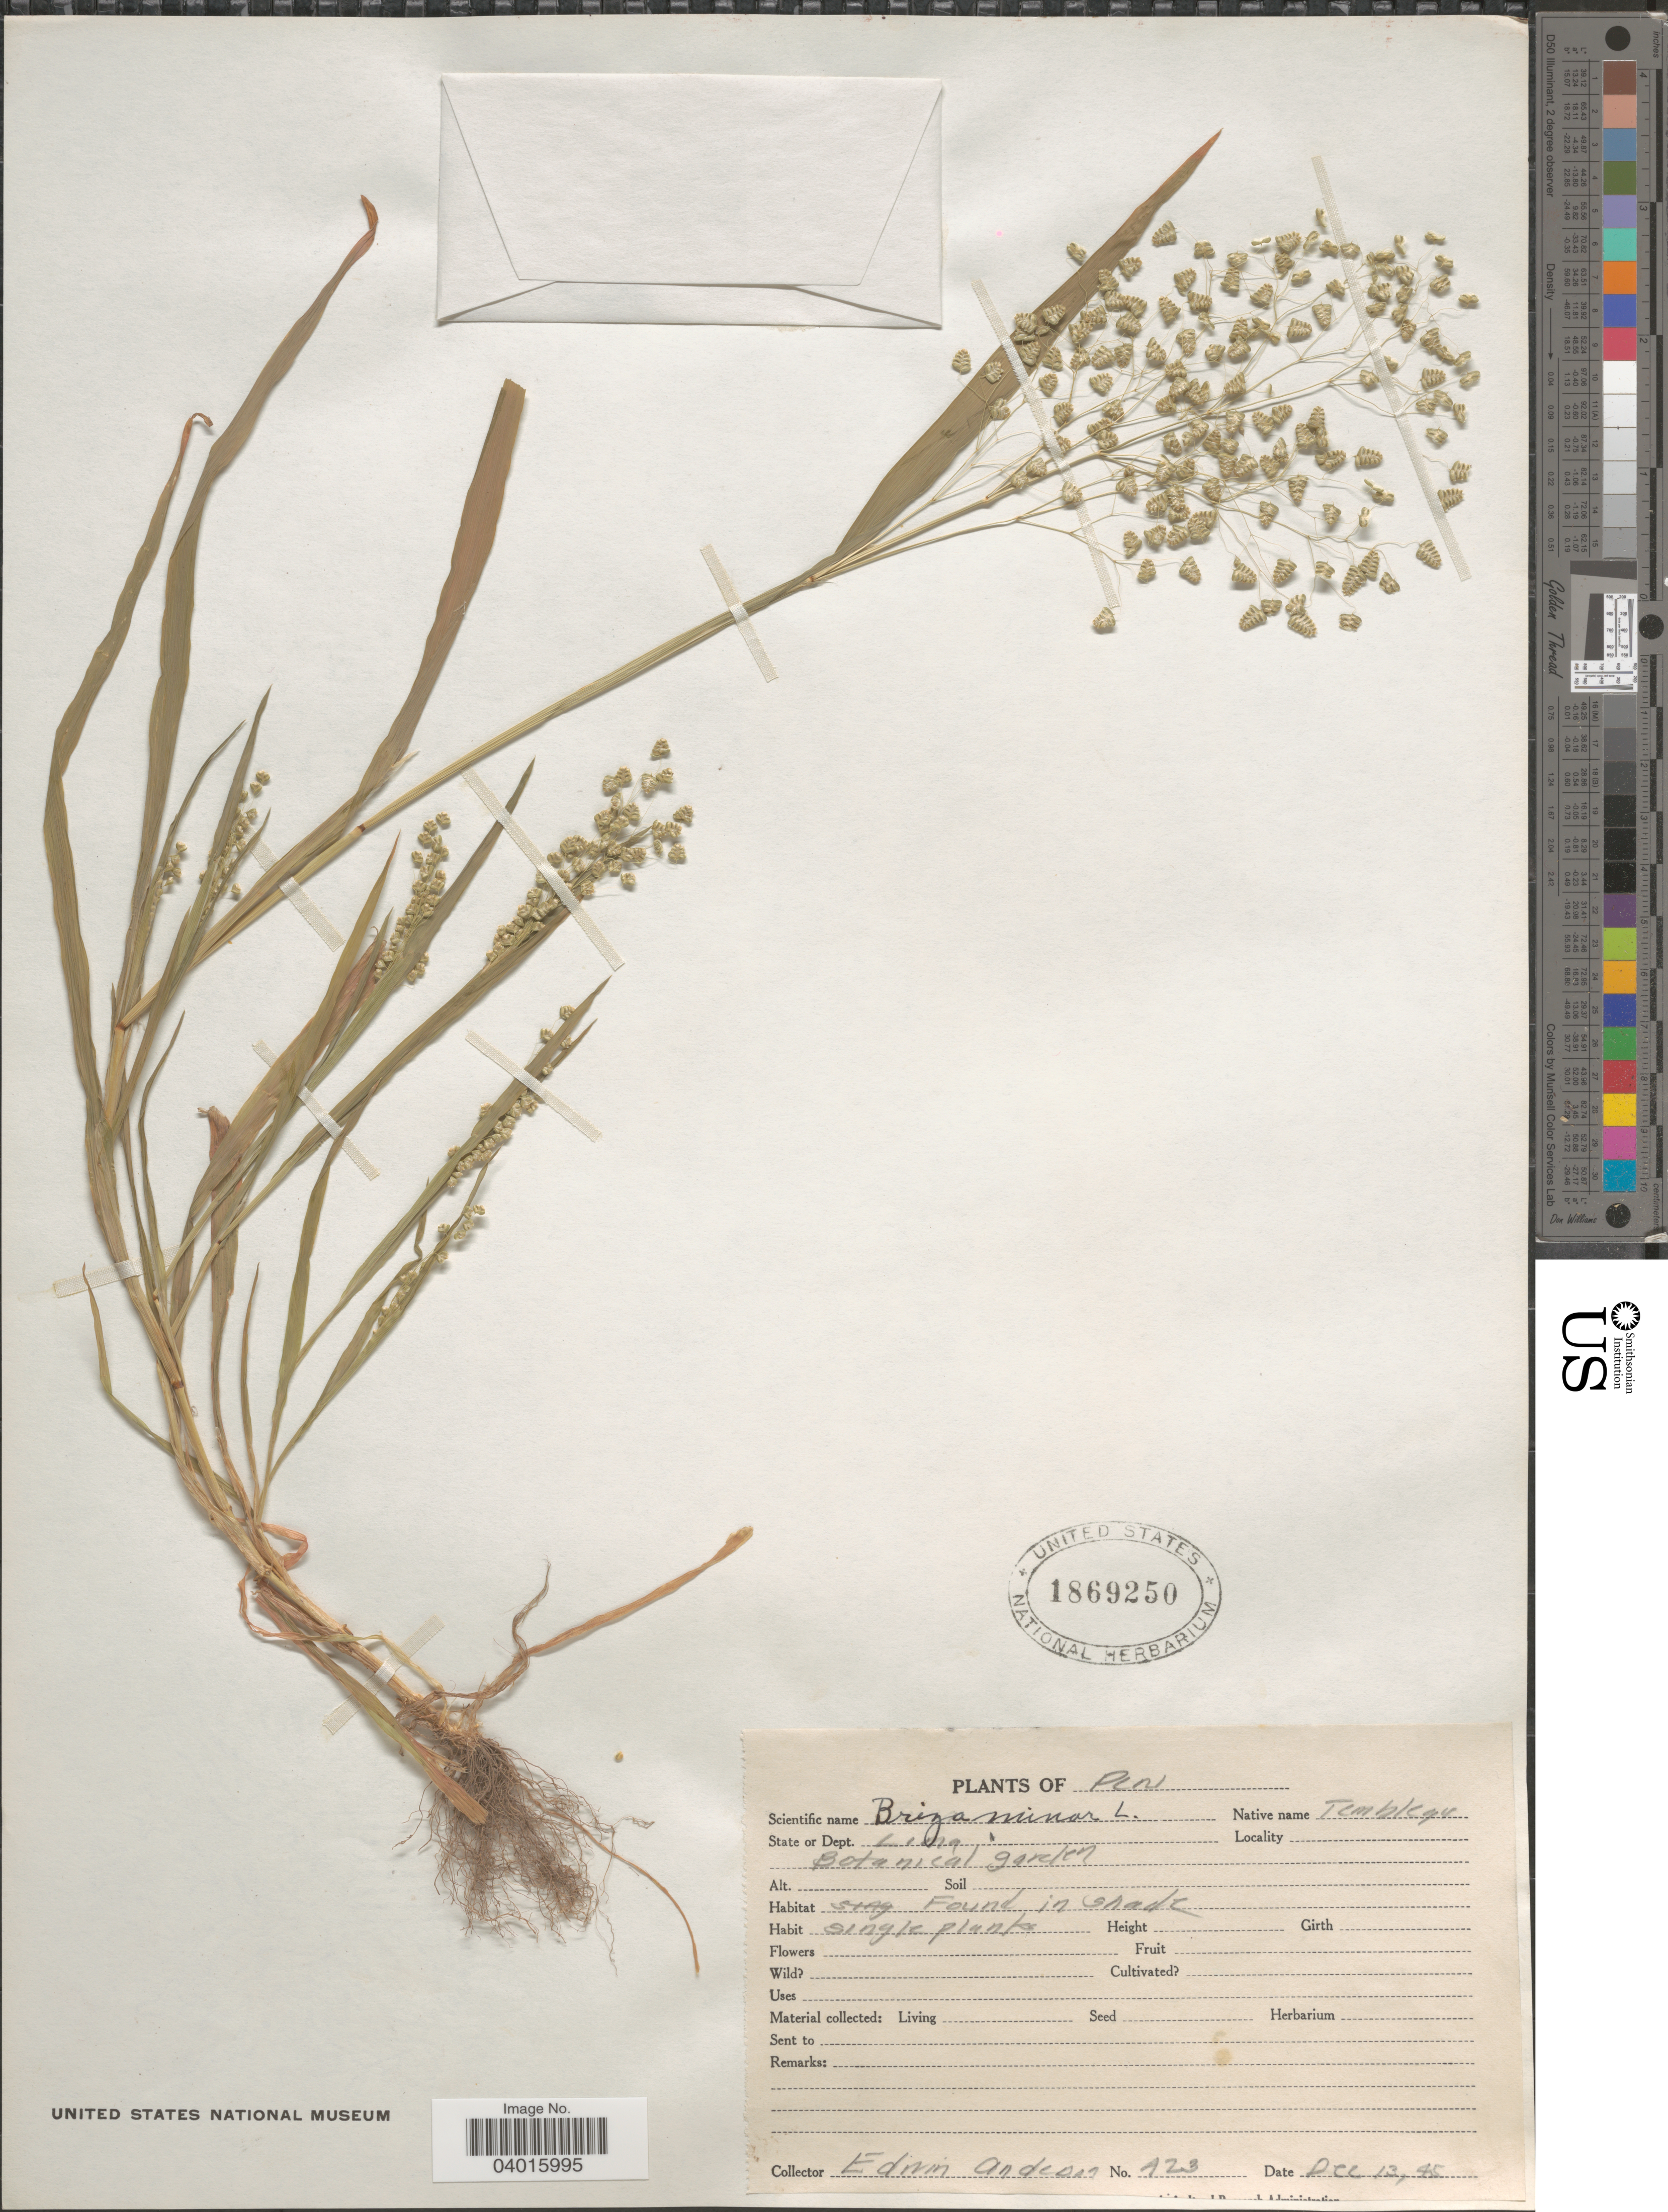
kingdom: Plantae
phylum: Tracheophyta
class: Liliopsida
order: Poales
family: Poaceae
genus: Briza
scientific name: Briza minor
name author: L.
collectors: E. Anderson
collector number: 423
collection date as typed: Transcribed d/m/y: 13/12/45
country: Peru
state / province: Lima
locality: State or Dept. Lima. Botanical garden.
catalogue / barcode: US 1869250